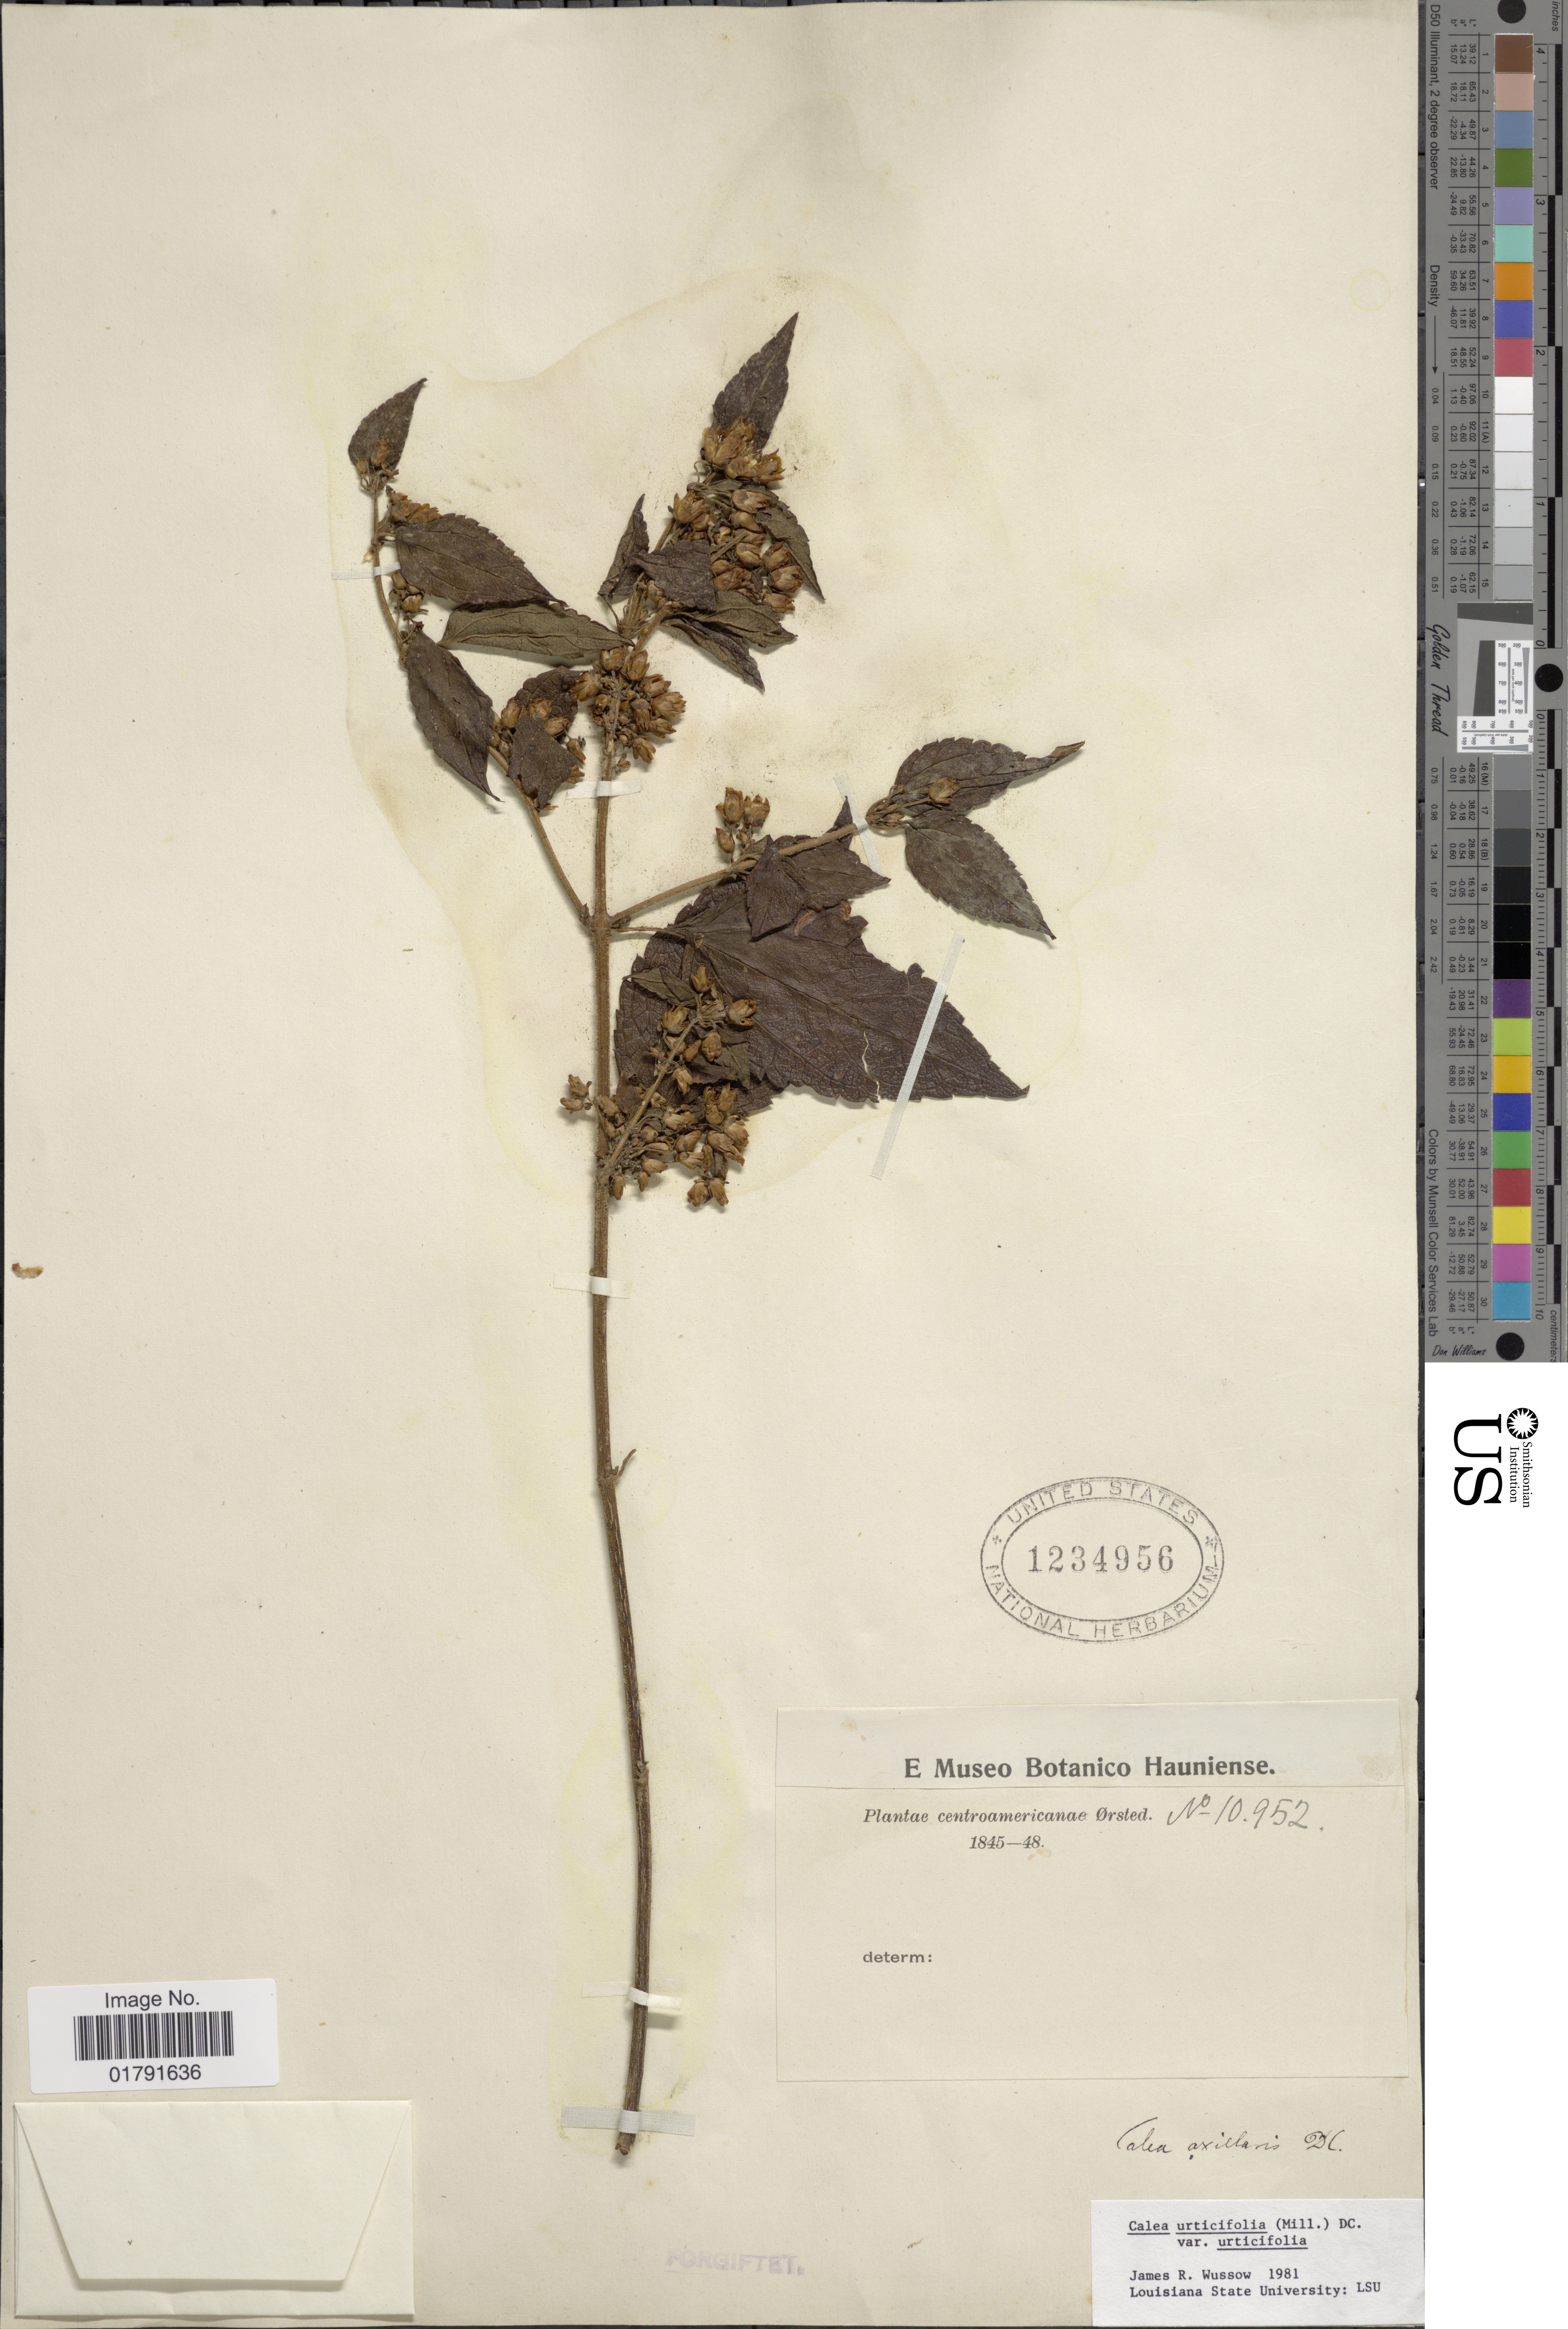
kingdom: Plantae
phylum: Tracheophyta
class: Magnoliopsida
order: Asterales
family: Asteraceae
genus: Calea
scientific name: Calea urticifolia var. urticifolia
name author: (Mill.) DC.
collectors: Ørsted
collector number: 10952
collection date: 1845/1848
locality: Centroamericanae.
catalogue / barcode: US 1234956